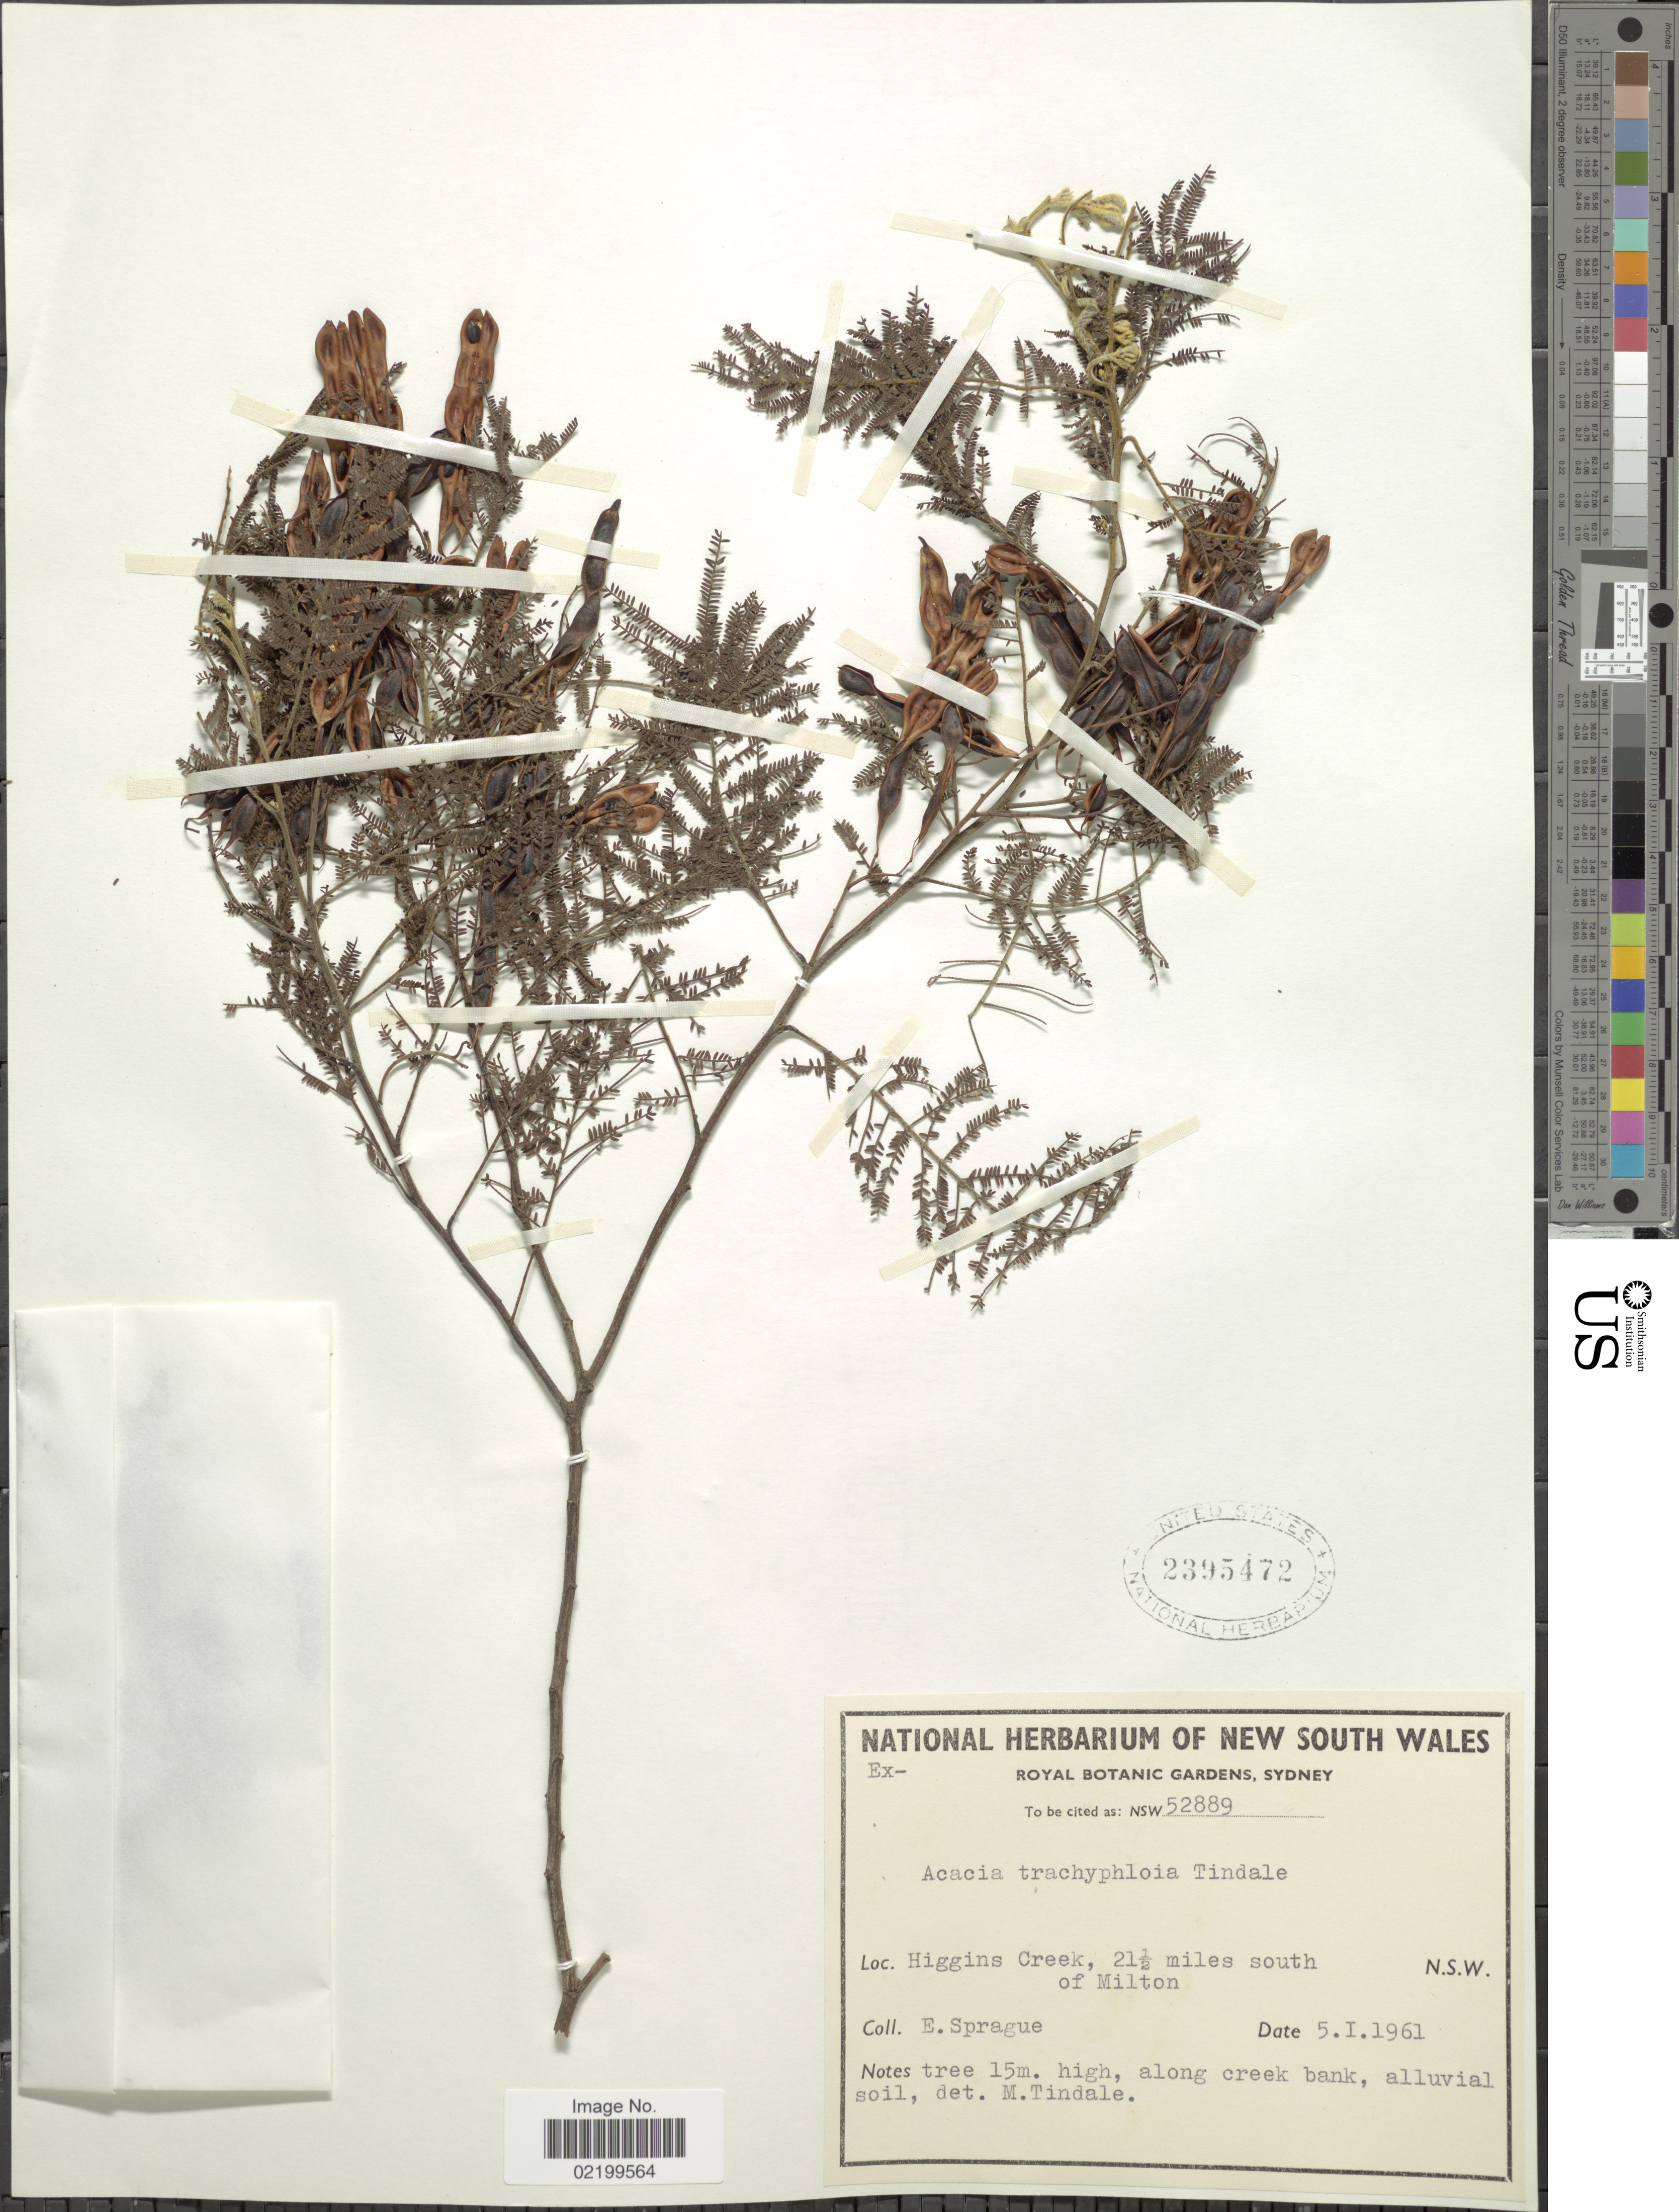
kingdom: Plantae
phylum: Tracheophyta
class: Magnoliopsida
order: Fabales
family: Fabaceae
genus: Acacia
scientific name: Acacia trachyphloia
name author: Tindale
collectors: E. Sprague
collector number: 52889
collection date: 1961-01-05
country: Australia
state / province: New South Wales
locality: Higgins Creek, 21 ½ miles south of Milton, N.S.W.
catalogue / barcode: US 2395472